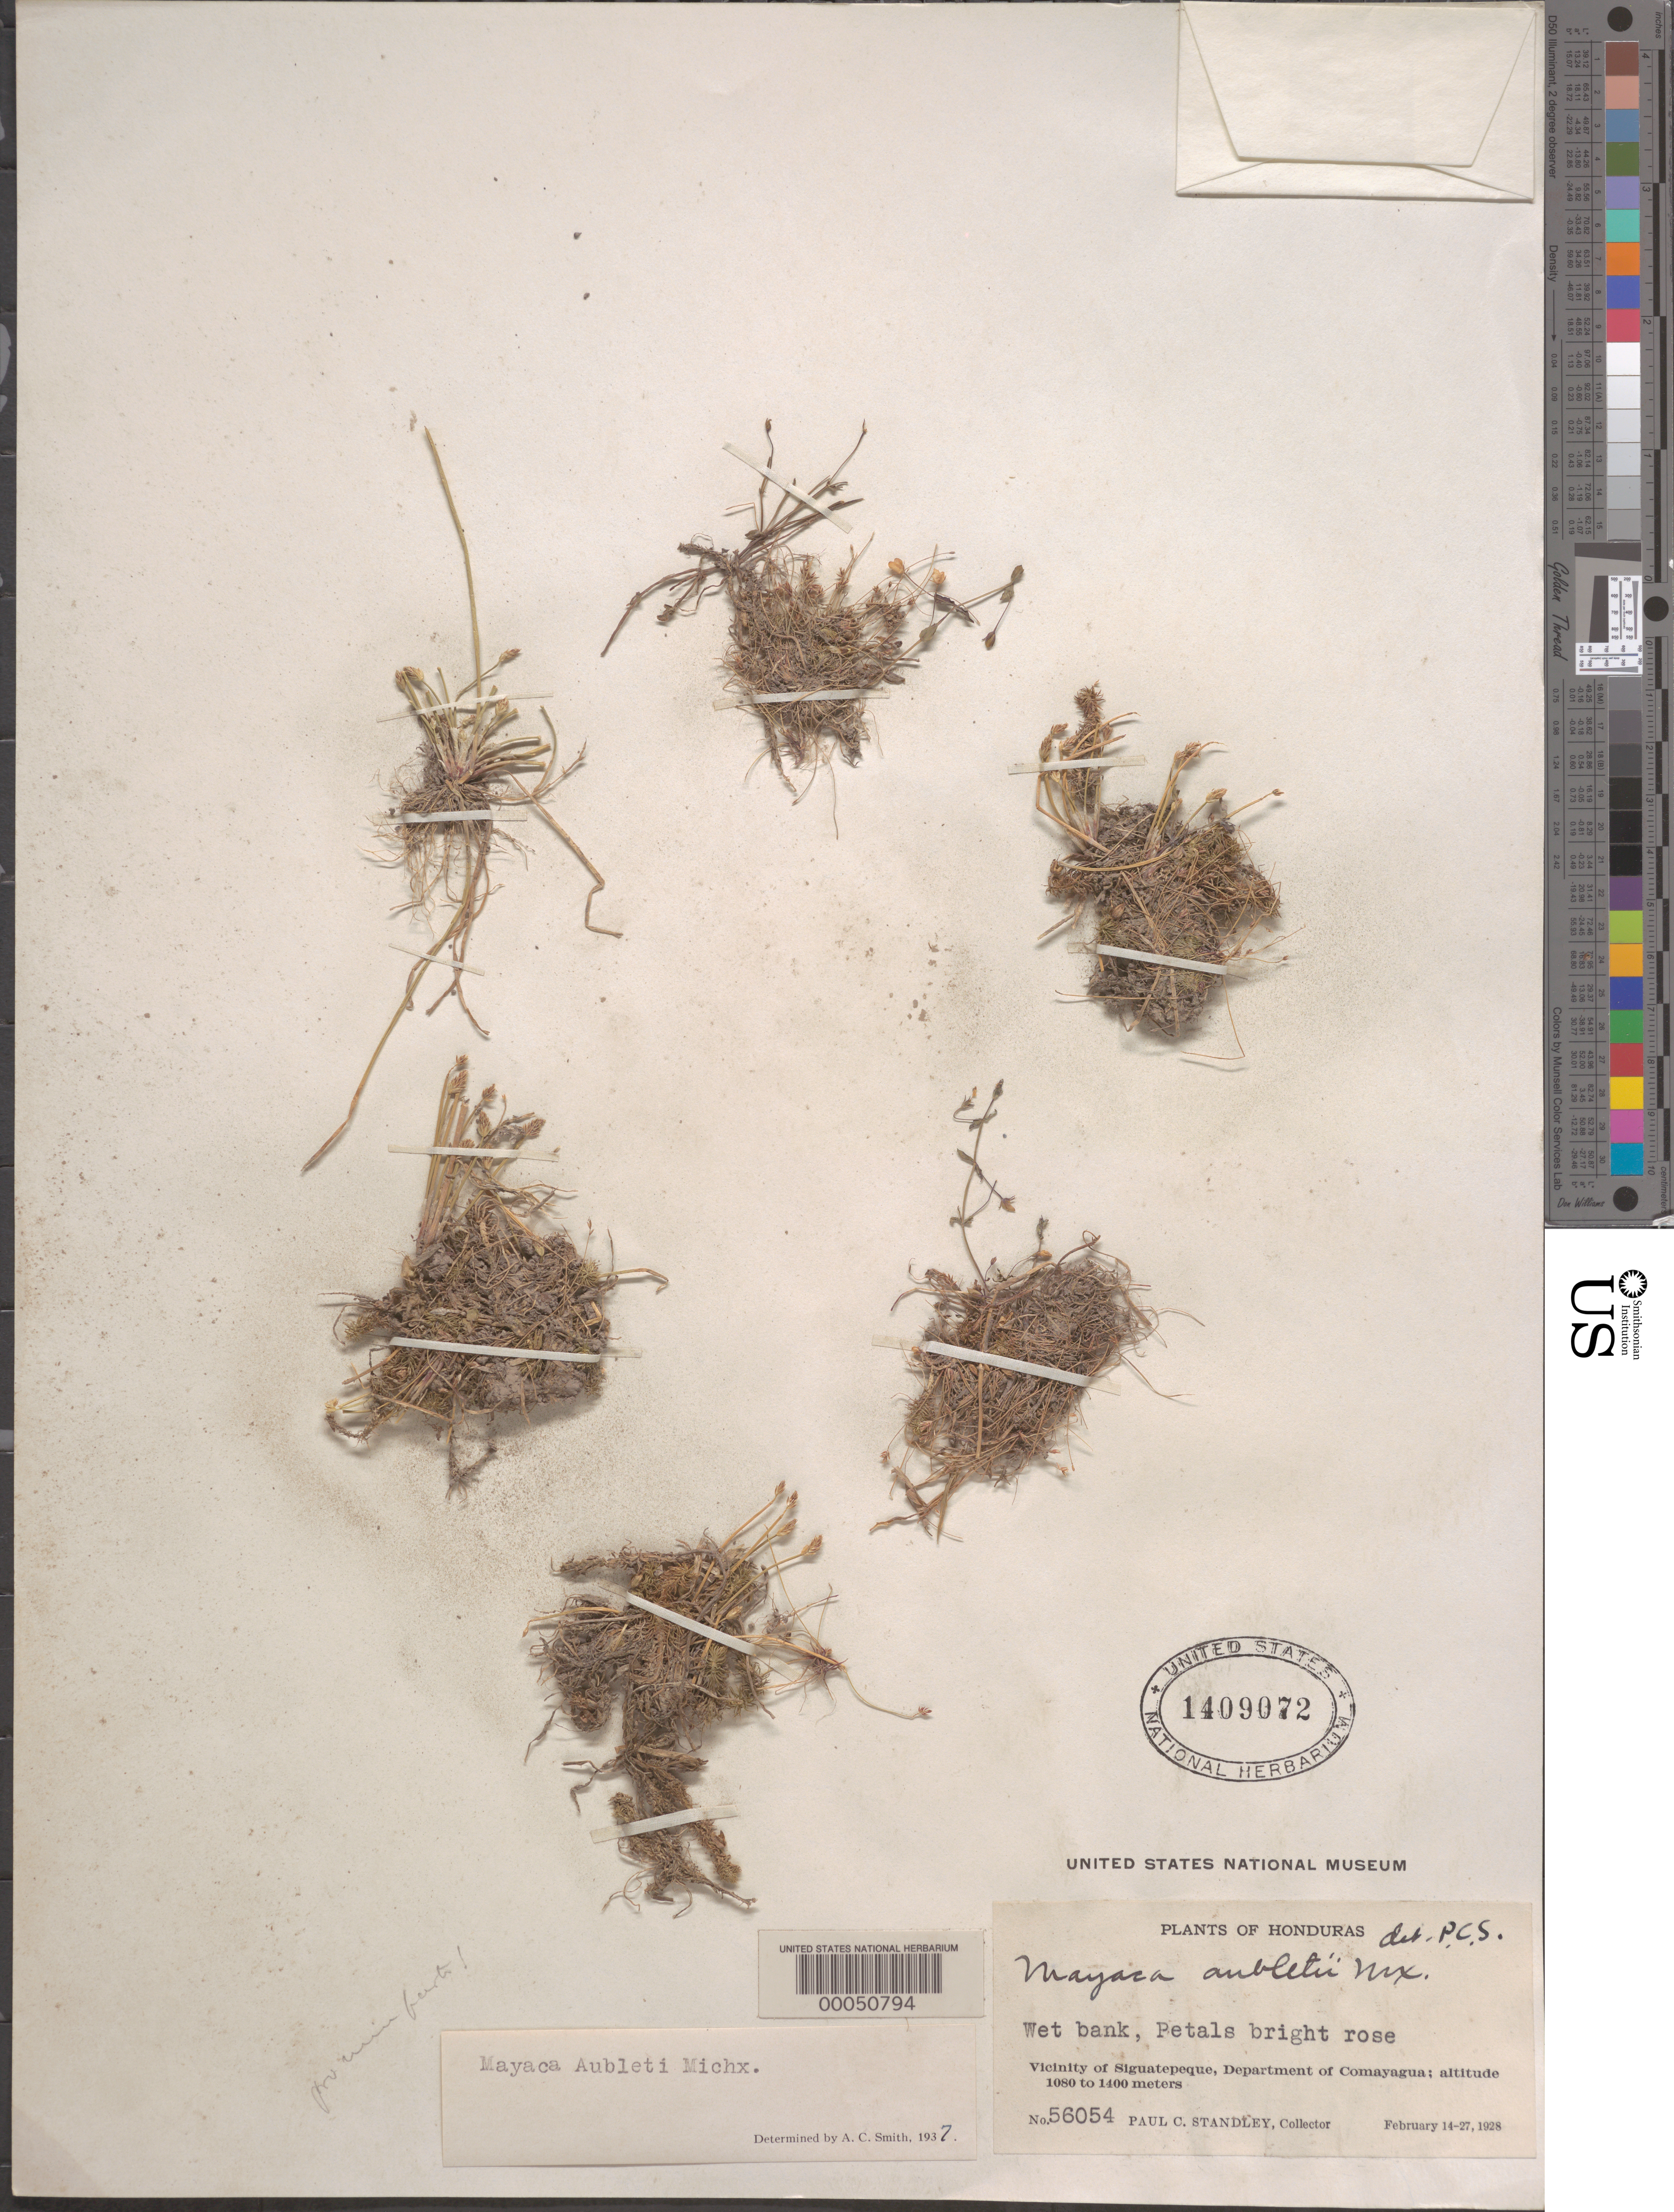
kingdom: Plantae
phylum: Tracheophyta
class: Liliopsida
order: Poales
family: Mayacaceae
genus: Mayaca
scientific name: Mayaca fluviatilis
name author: Aubl.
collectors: P. C. Standley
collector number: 56054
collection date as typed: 14 Feb 1928 to 27 Feb 1928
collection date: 1928-02-14/1928-02-27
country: Honduras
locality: Siguatepeque, Buenos Aires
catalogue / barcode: US 1409072